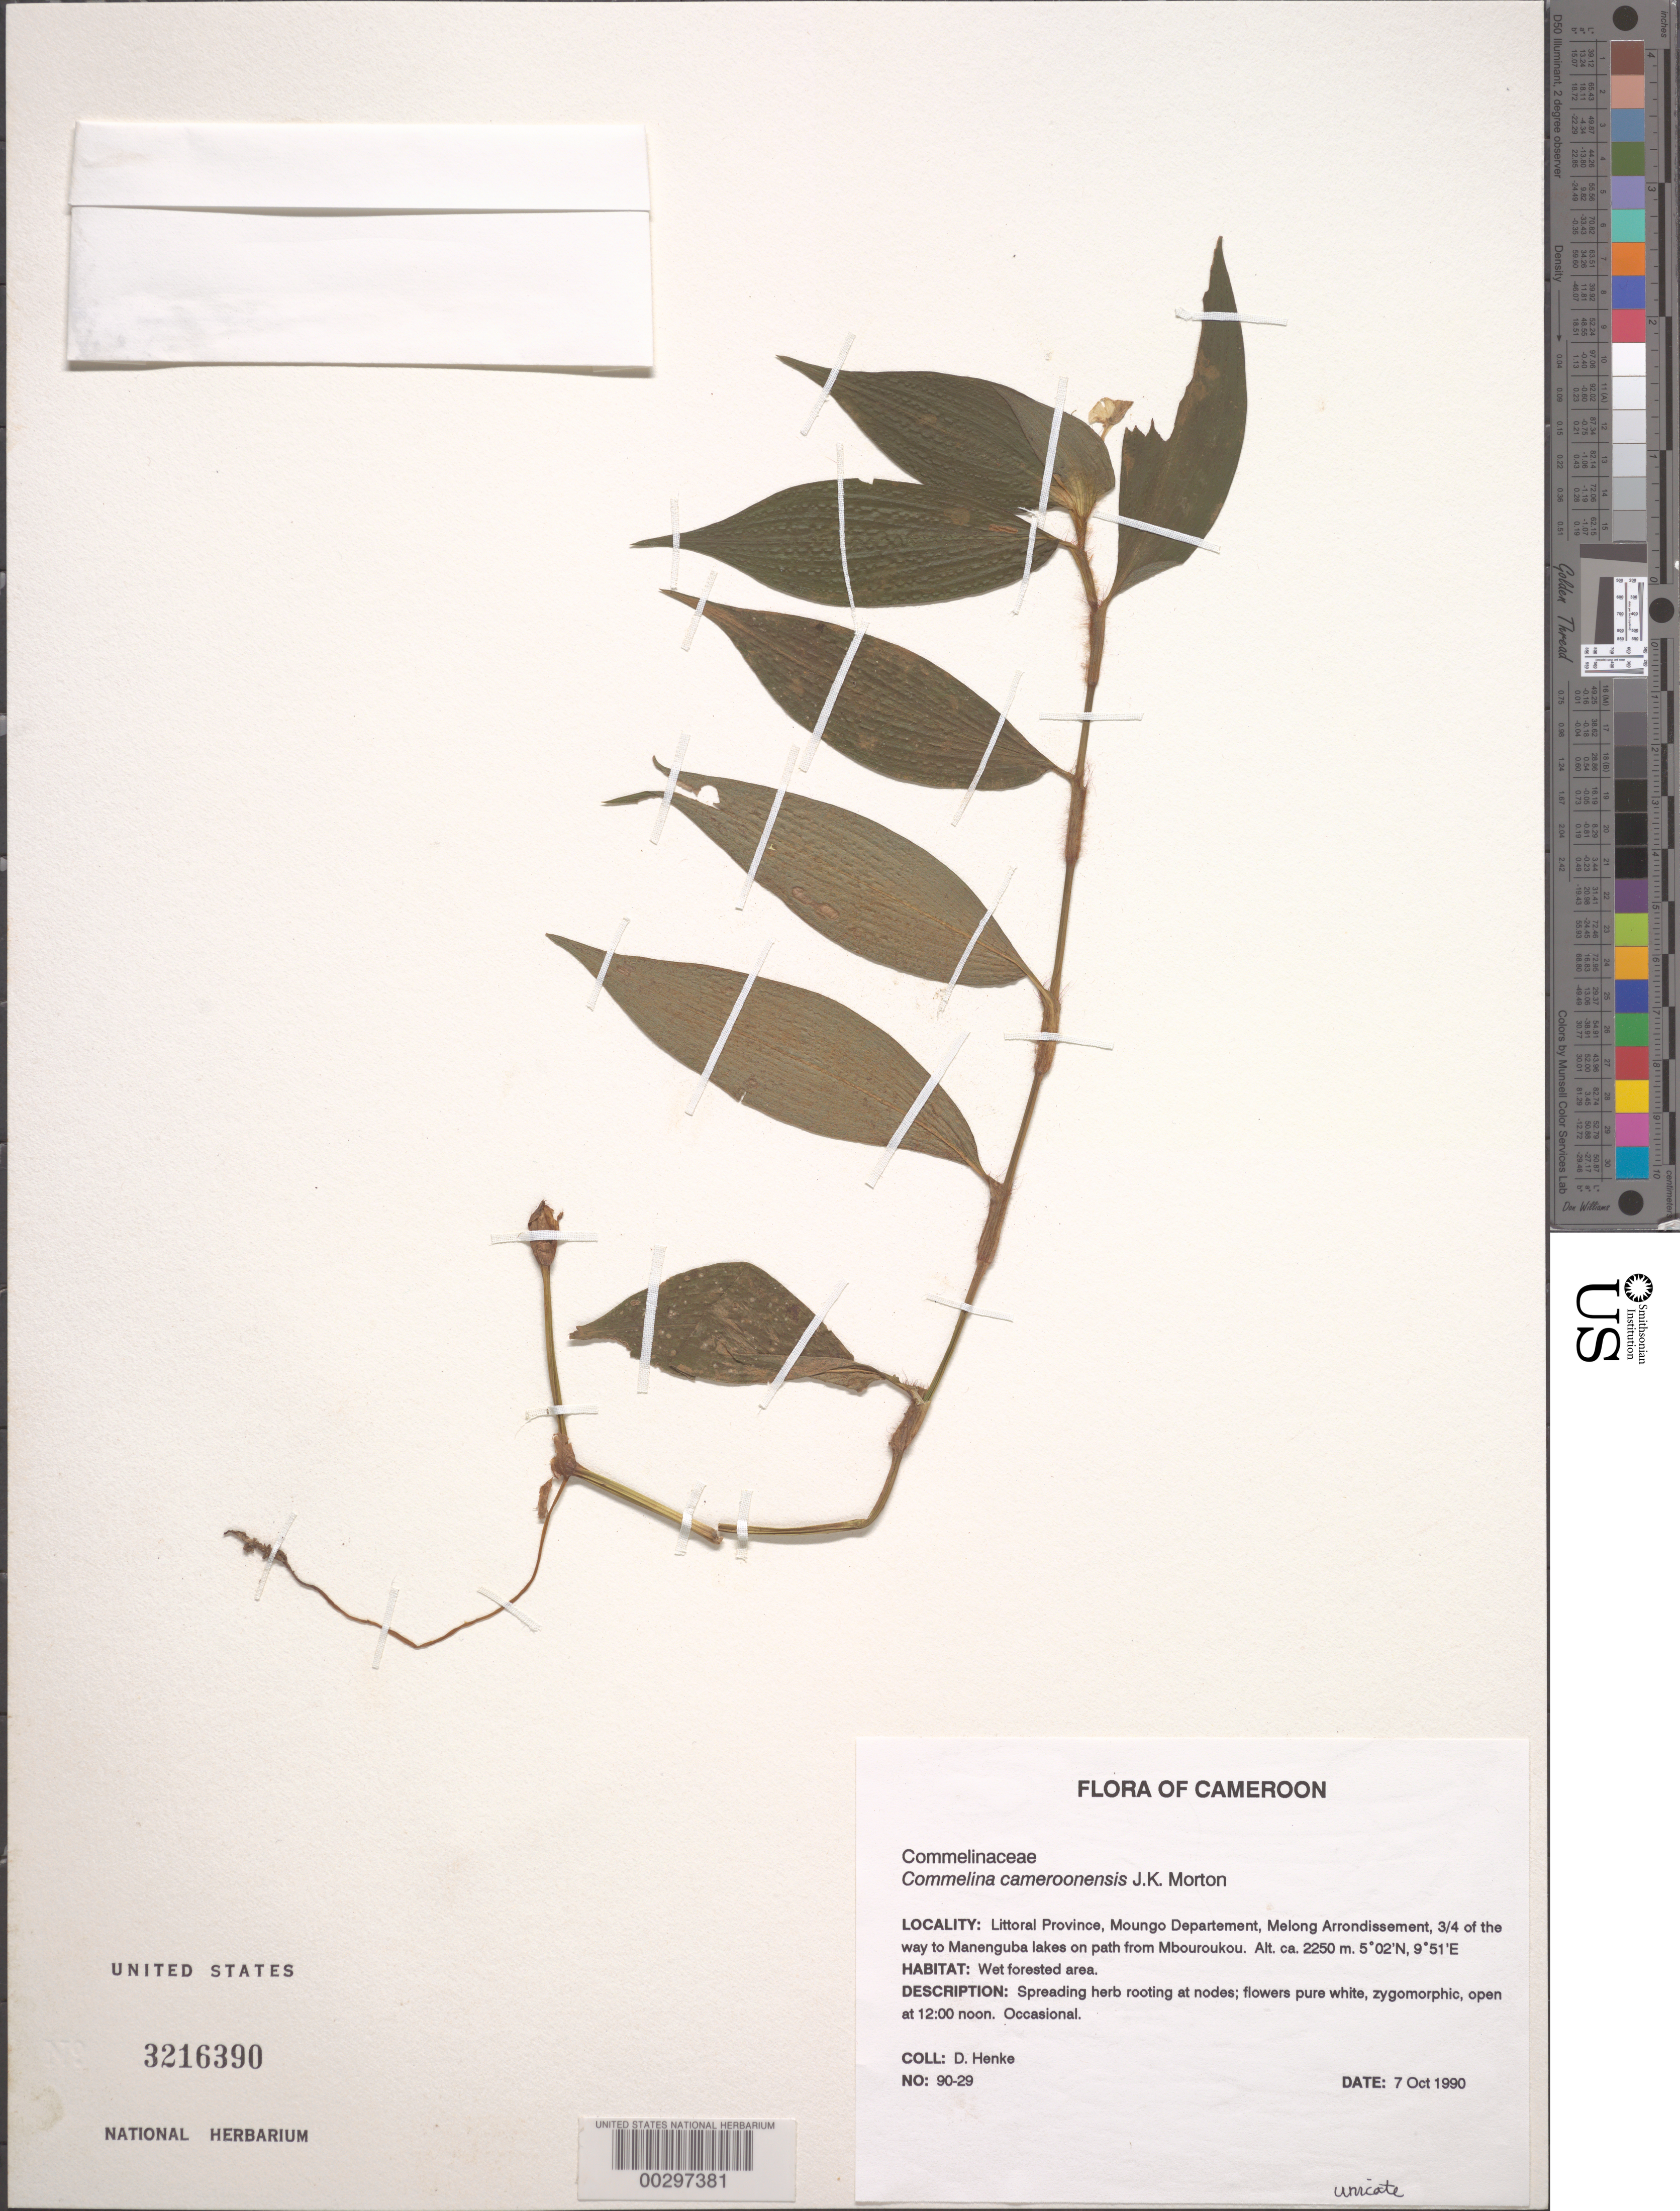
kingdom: Plantae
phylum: Tracheophyta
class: Liliopsida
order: Commelinales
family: Commelinaceae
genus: Commelina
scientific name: Commelina cameroonensis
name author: J.K. Morton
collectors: D. Henke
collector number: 90-29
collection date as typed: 07 Oct 1990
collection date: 1990-10-07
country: Cameroon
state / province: Littoral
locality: Moungo, melong arrondissement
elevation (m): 2250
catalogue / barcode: US 3216390